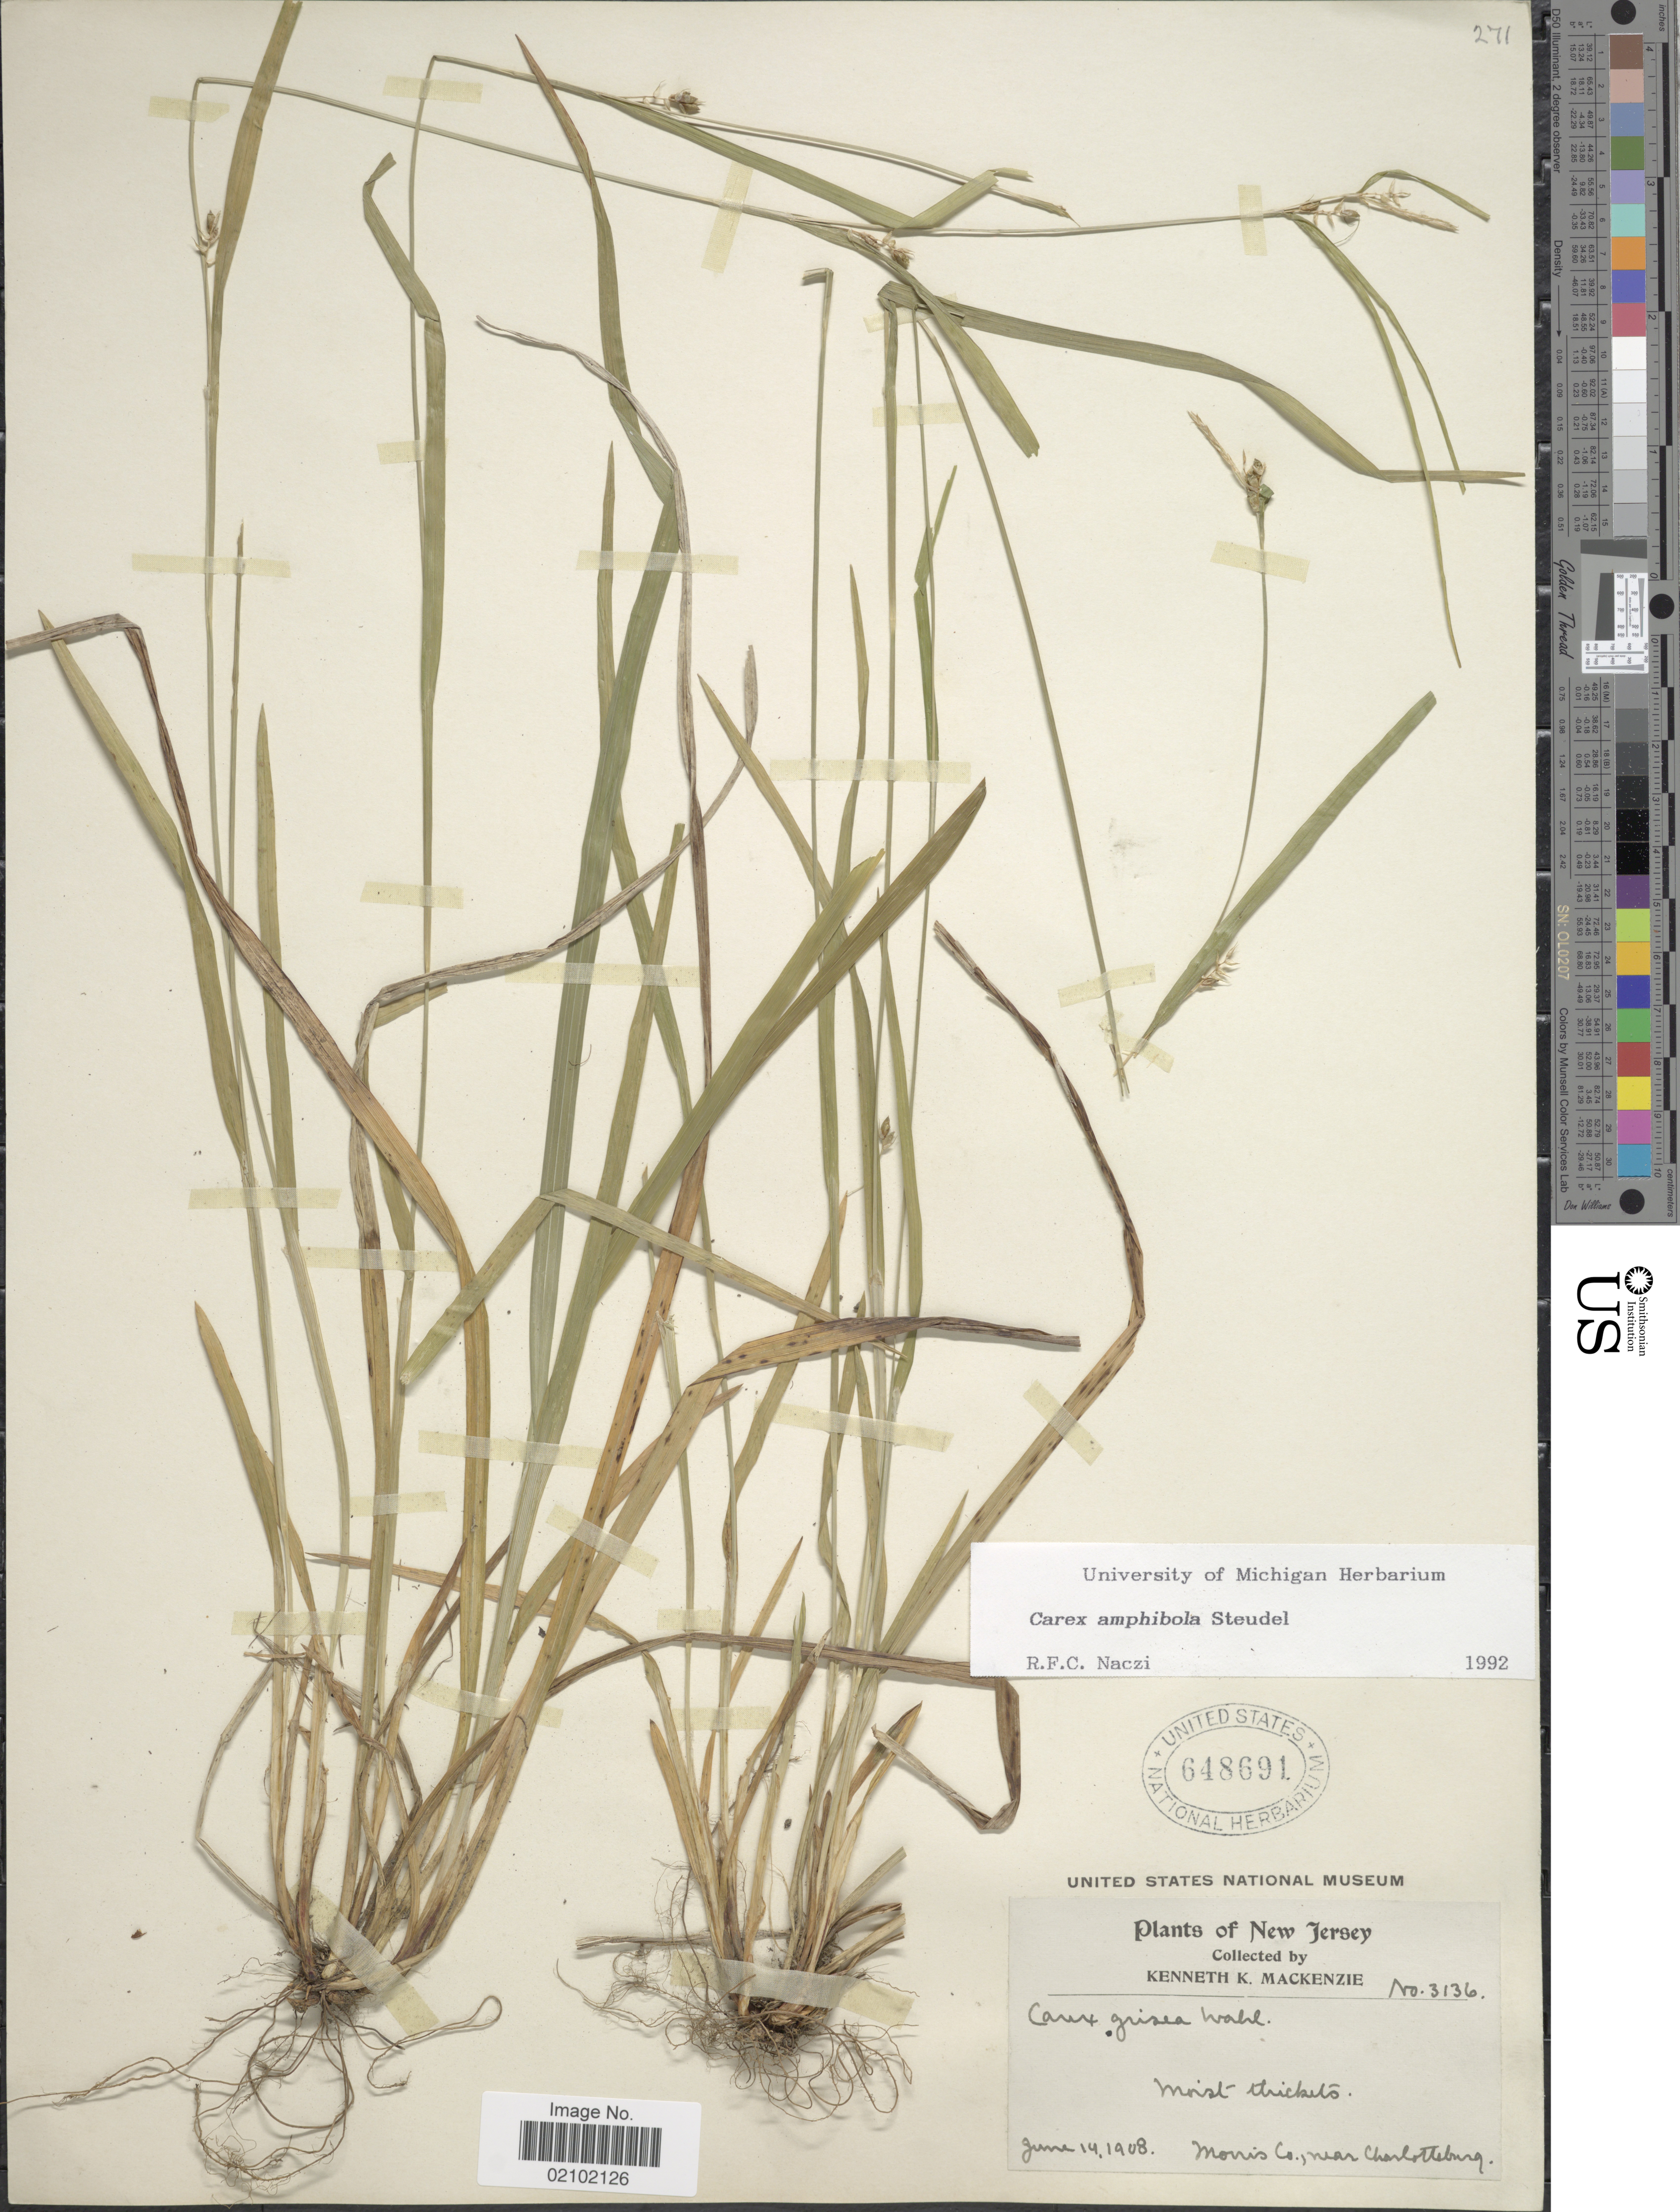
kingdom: Plantae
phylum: Tracheophyta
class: Liliopsida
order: Poales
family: Cyperaceae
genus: Carex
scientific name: Carex amphibola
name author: Steud.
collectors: K. K. Mackenzie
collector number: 3136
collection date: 1908-06-14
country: United States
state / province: New Jersey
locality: Morris Co., near Charlotteburg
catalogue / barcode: US 648691